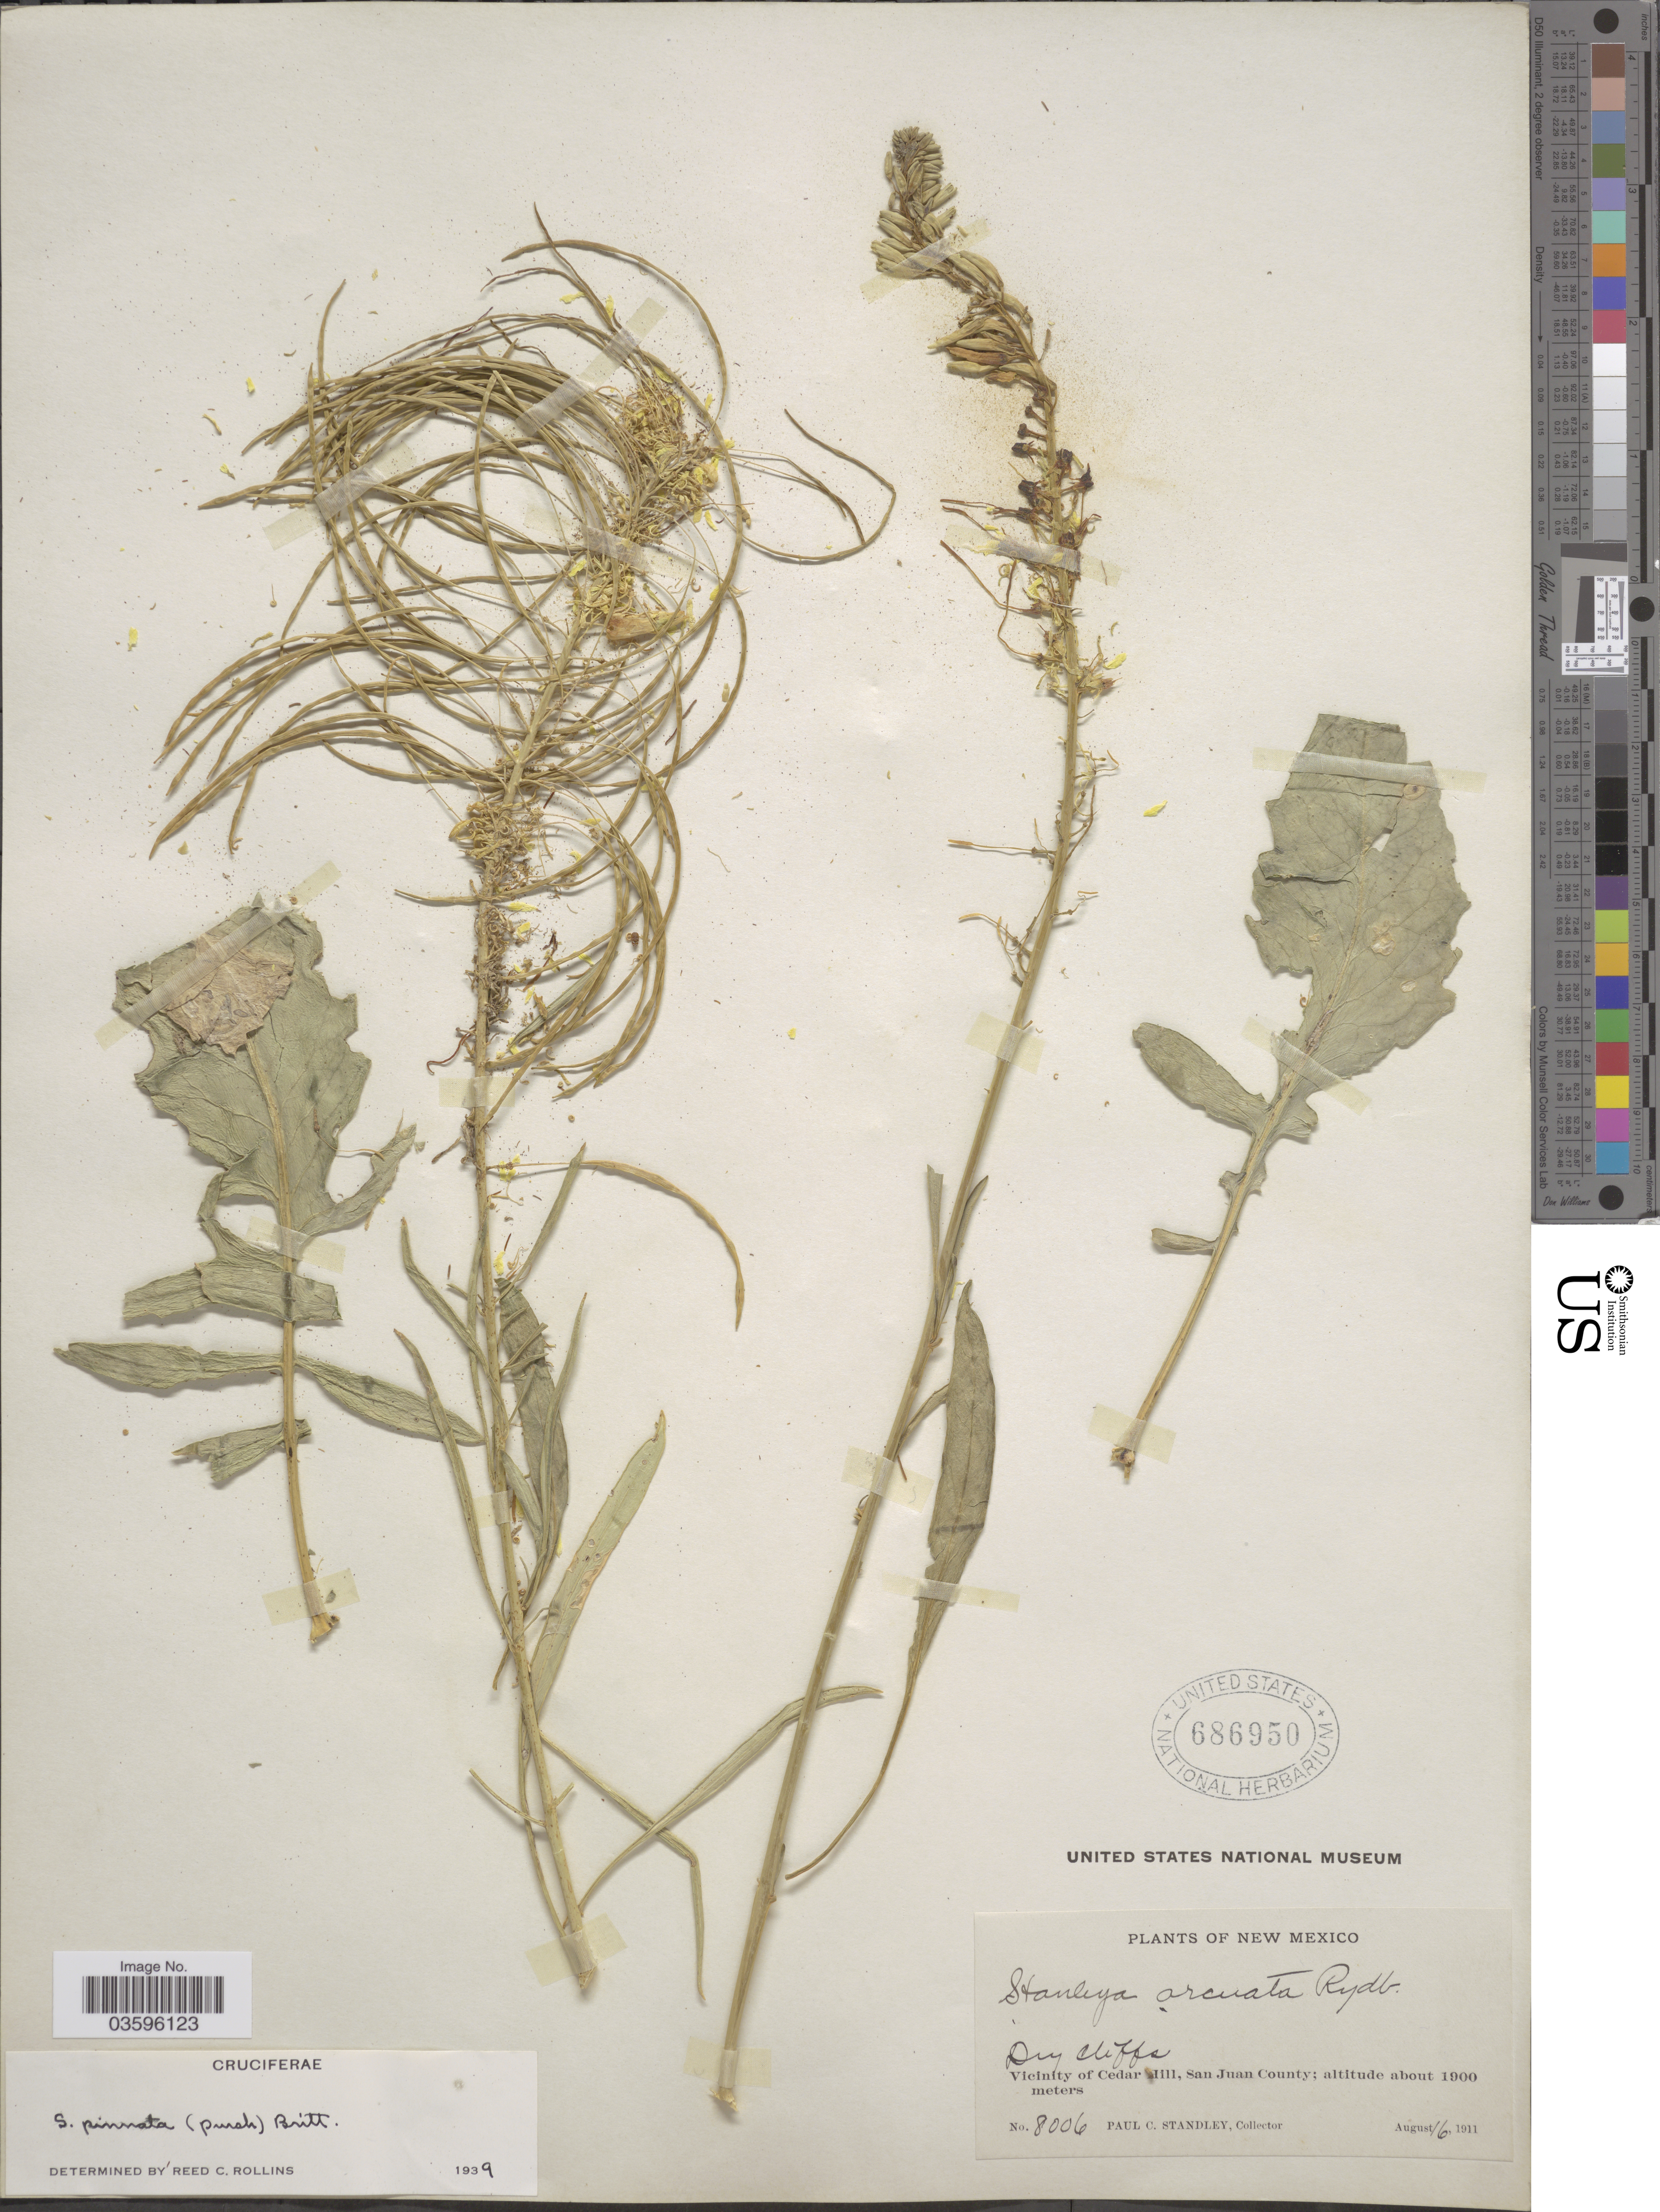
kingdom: Plantae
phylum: Tracheophyta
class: Magnoliopsida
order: Brassicales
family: Brassicaceae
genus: Stanleya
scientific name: Stanleya pinnata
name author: (Pursh) Britton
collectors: P. C. Standley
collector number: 8006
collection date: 1911-08-16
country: United States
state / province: New Mexico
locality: Vicinity of Cedar Hill, San Juan County.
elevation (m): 1900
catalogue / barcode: US 686950